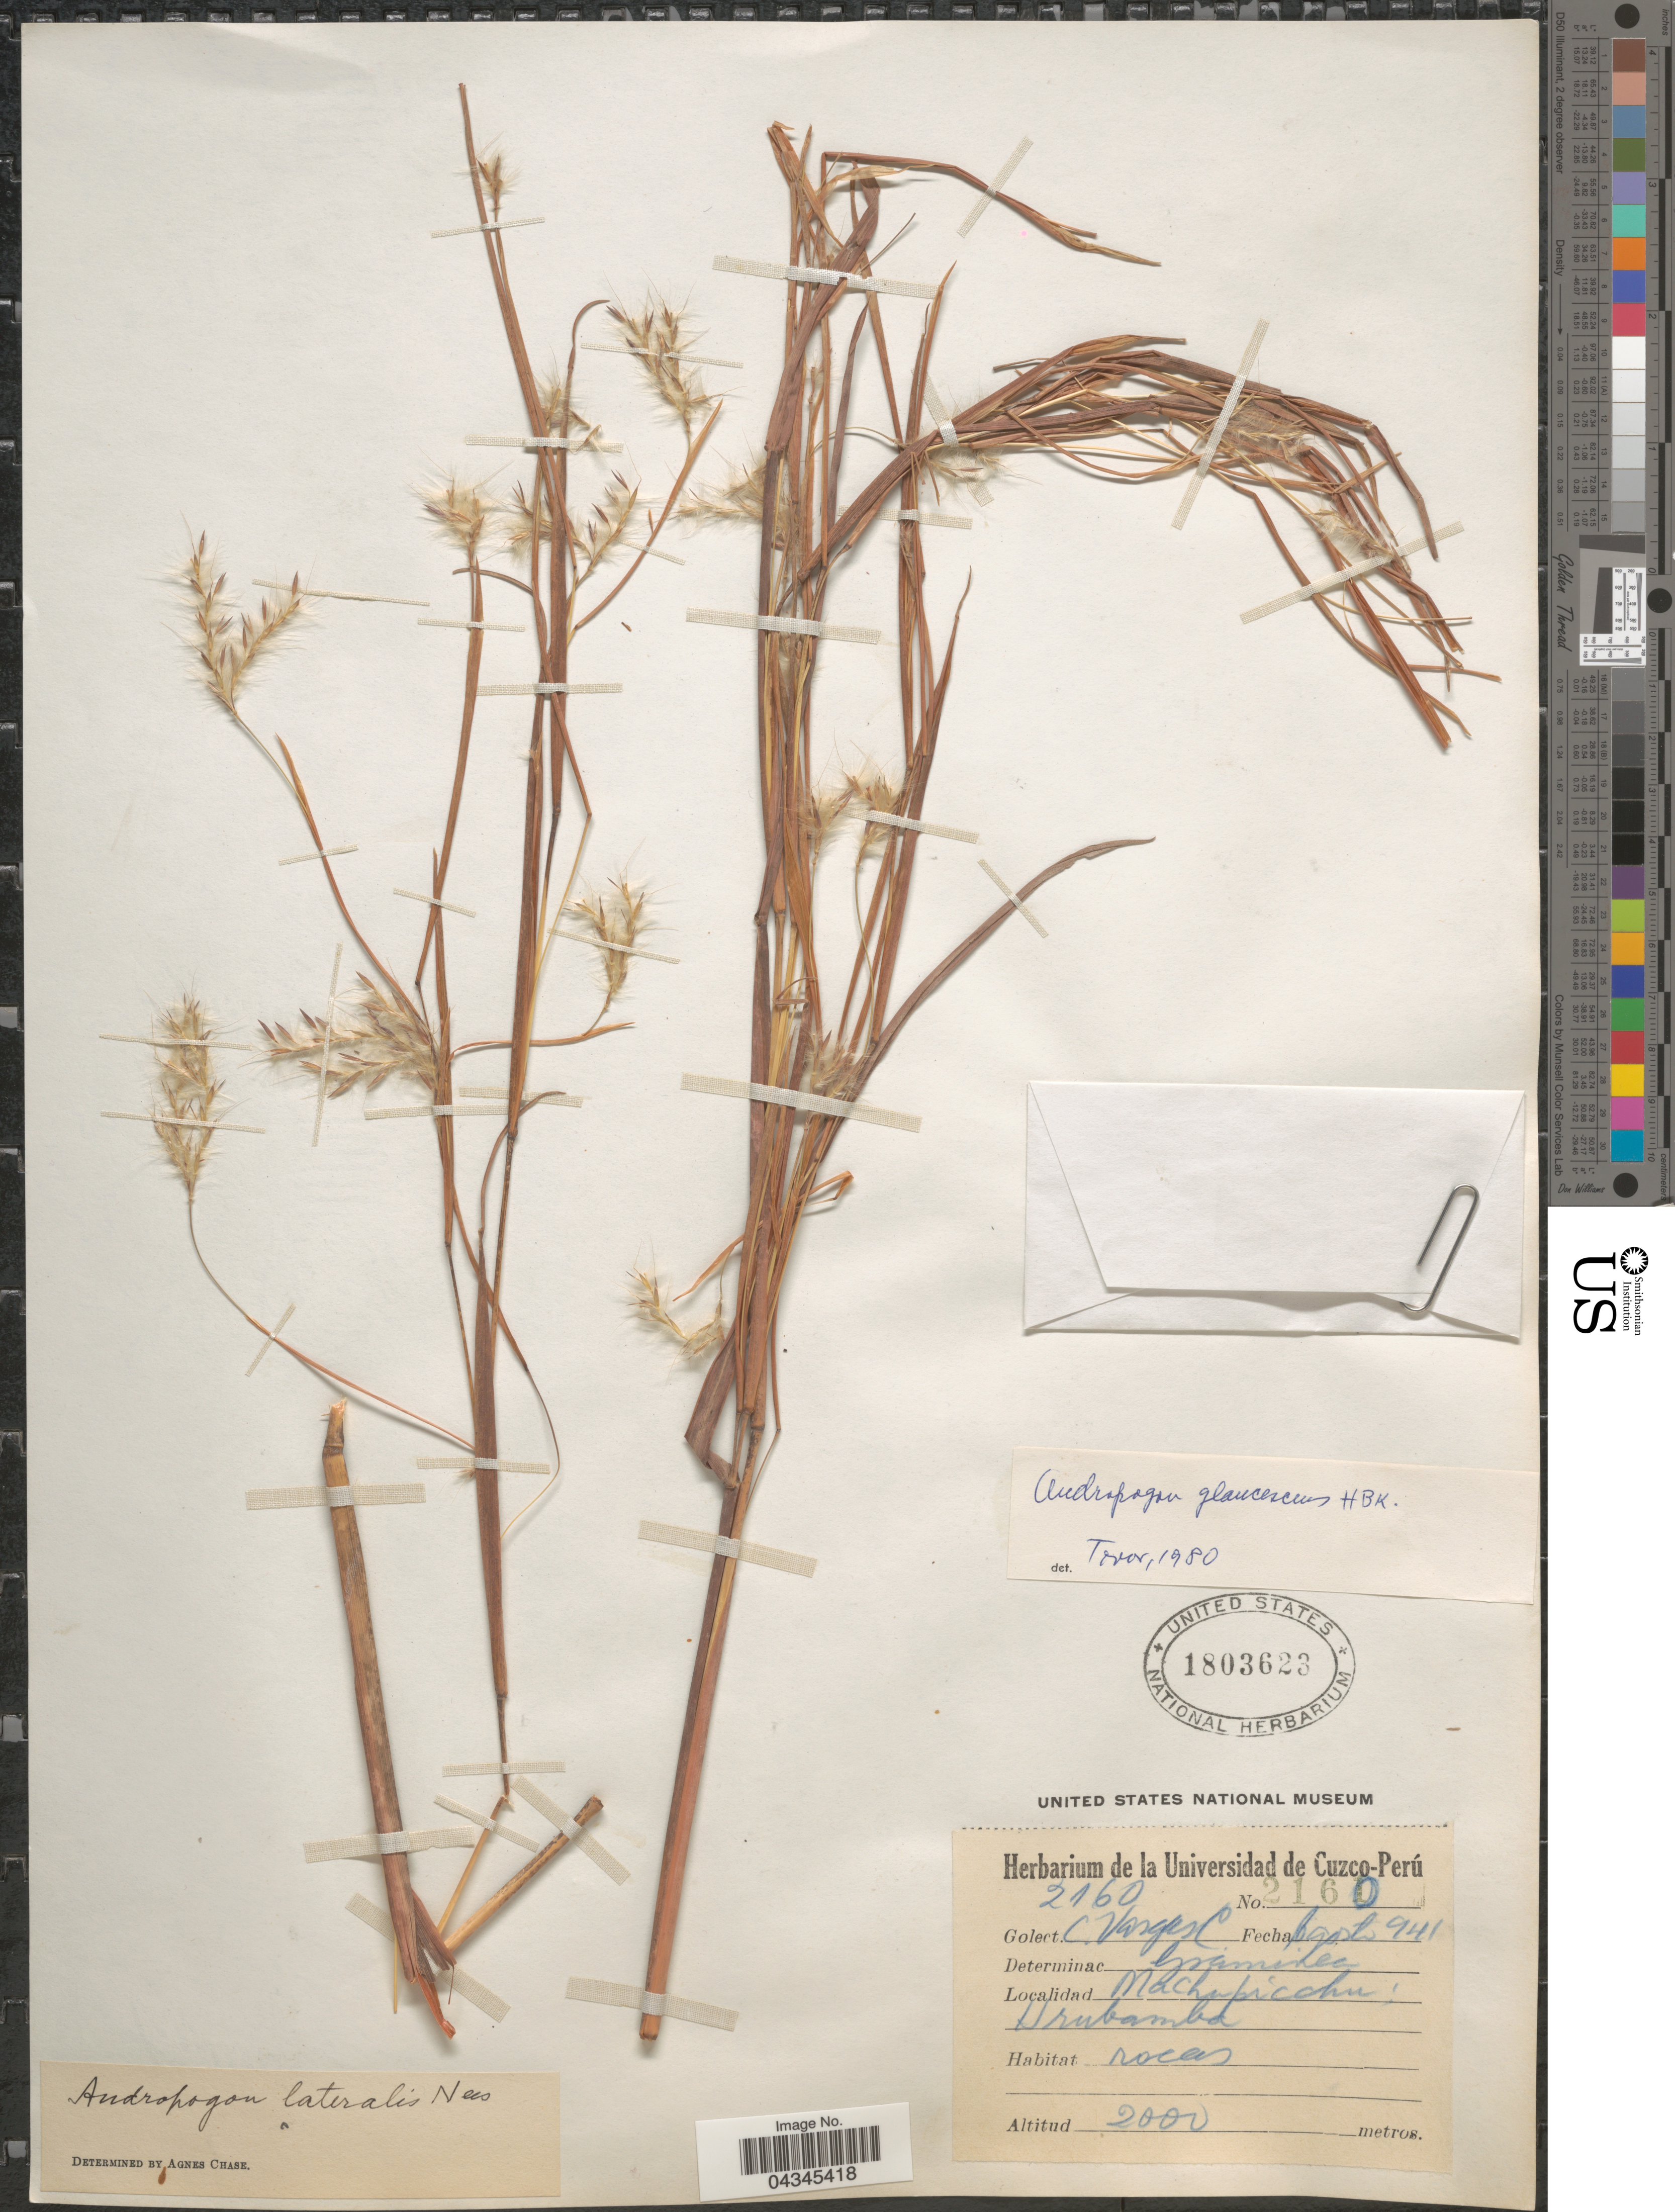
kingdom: Plantae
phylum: Tracheophyta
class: Liliopsida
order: Poales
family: Poaceae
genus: Andropogon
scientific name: Andropogon glaucescens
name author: Kunth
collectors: C. Vargas Calderón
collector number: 2160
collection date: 1941-08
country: Peru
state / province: Cusco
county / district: Urubamba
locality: Machupichu, Urubamba.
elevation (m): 2000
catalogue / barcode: US 1803623